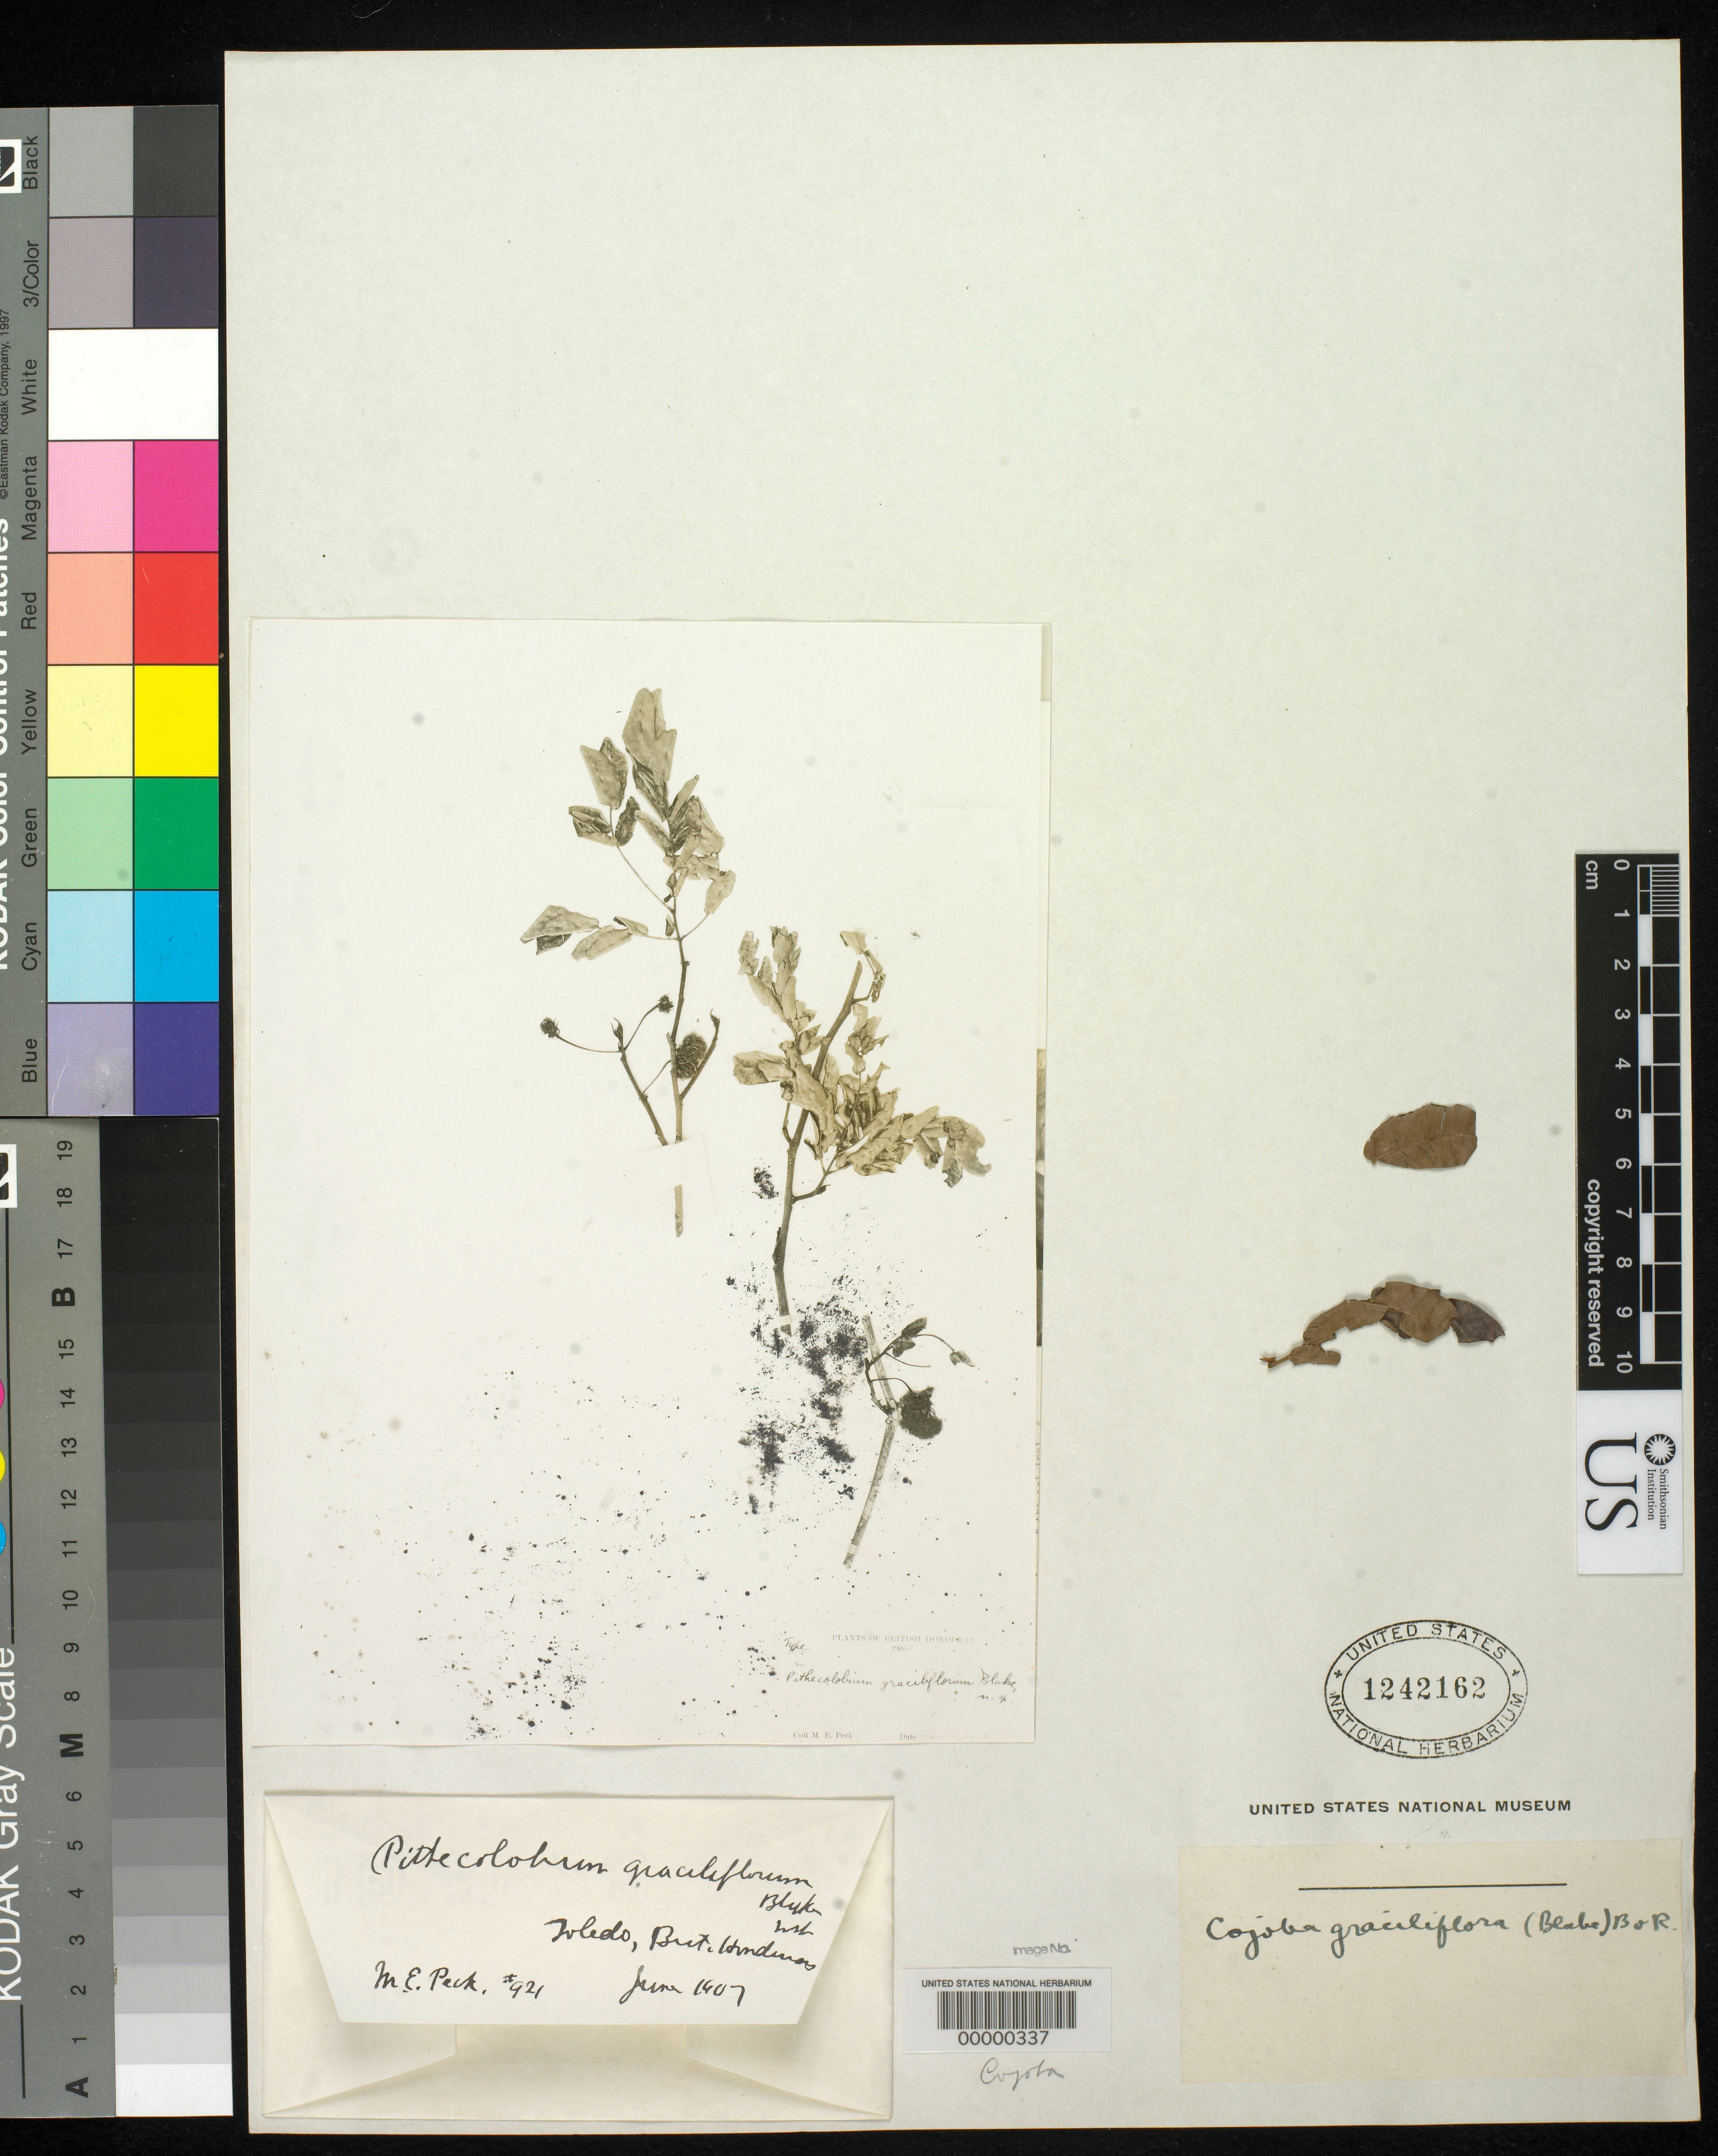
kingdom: Plantae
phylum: Tracheophyta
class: Magnoliopsida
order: Fabales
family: Fabaceae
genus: Pithecellobium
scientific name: Pithecellobium graciliflorum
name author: S.F. Blake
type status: Type Fragment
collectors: M. E. Peck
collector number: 921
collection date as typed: Jun 1907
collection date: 1907-06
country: Belize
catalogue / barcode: US 1242162